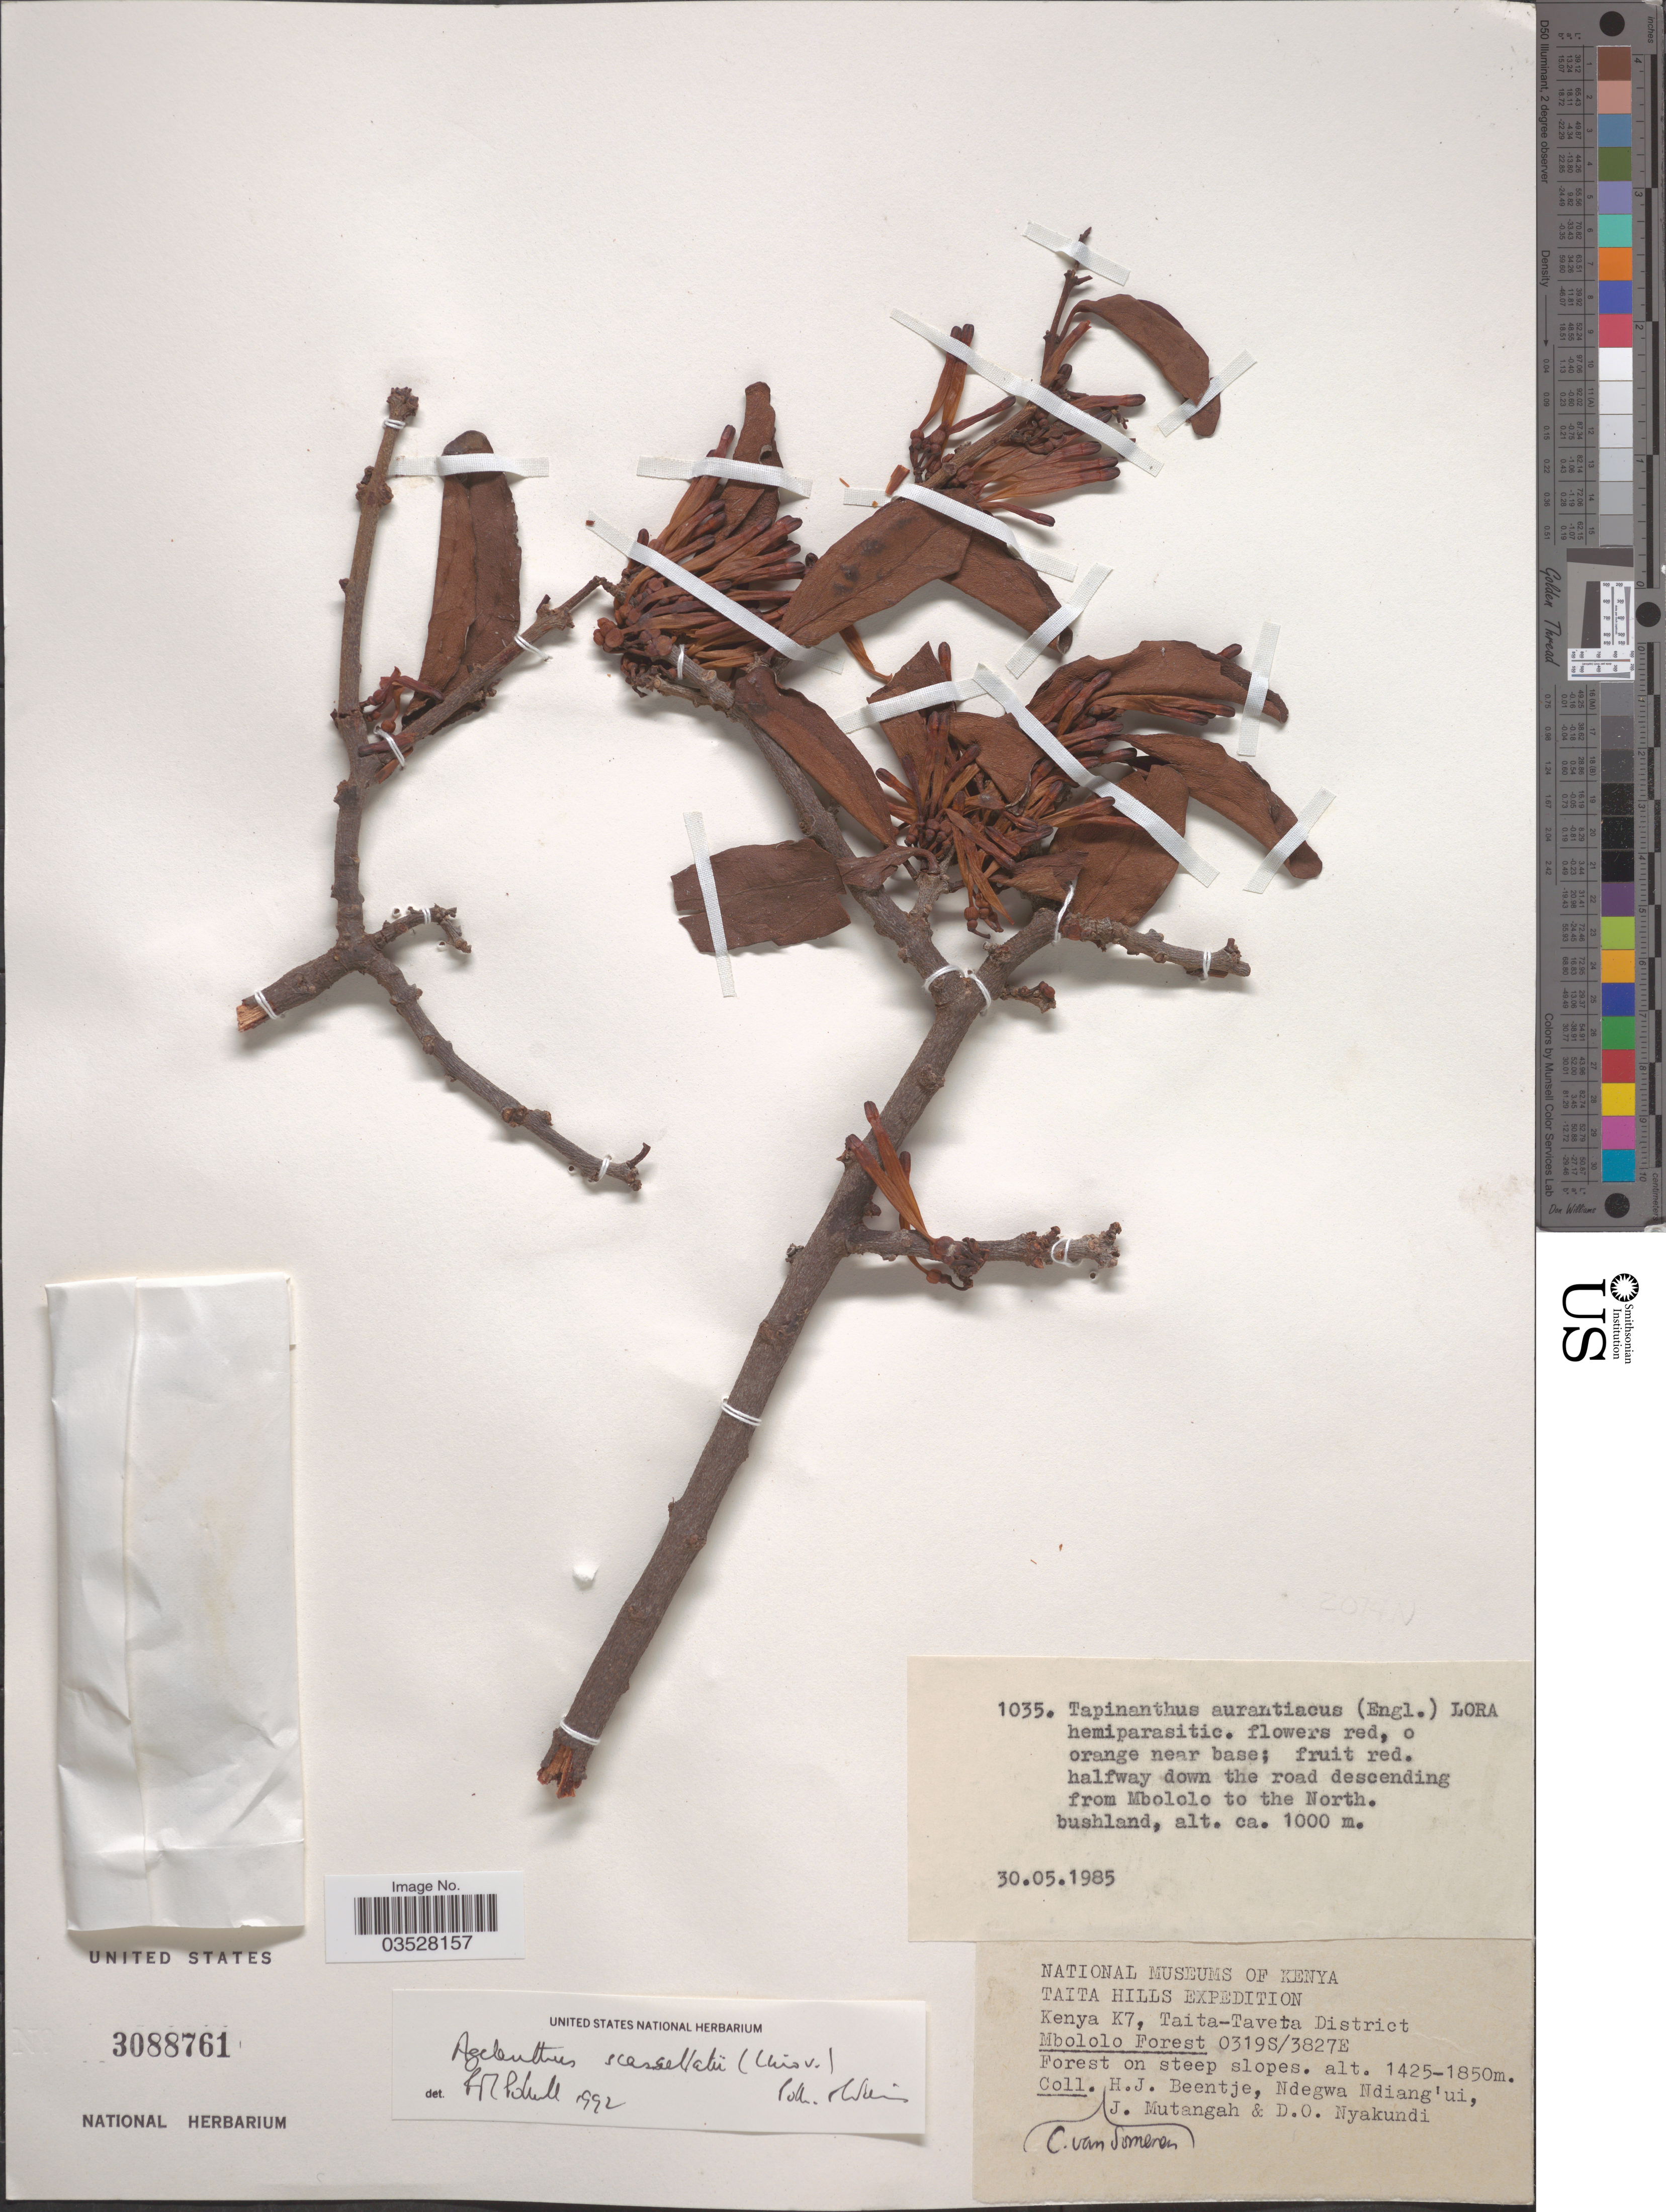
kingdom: Plantae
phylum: Tracheophyta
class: Magnoliopsida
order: Santalales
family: Loranthaceae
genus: Agelanthus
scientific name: Agelanthus scassellatii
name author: (Chiov.) Polhill & Wiens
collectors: C. Van Someren, H. J. Beentje, Ndegwa Ndiang'ui, J. Mutangah & D. Nyakundi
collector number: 1035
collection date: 1985-05-30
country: Kenya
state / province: Taita Taveta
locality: From Mbololo to the North. Taita Hills. Kenya K7, Taita-Taveta District Mbololo Forest.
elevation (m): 1425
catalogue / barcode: US 3088761